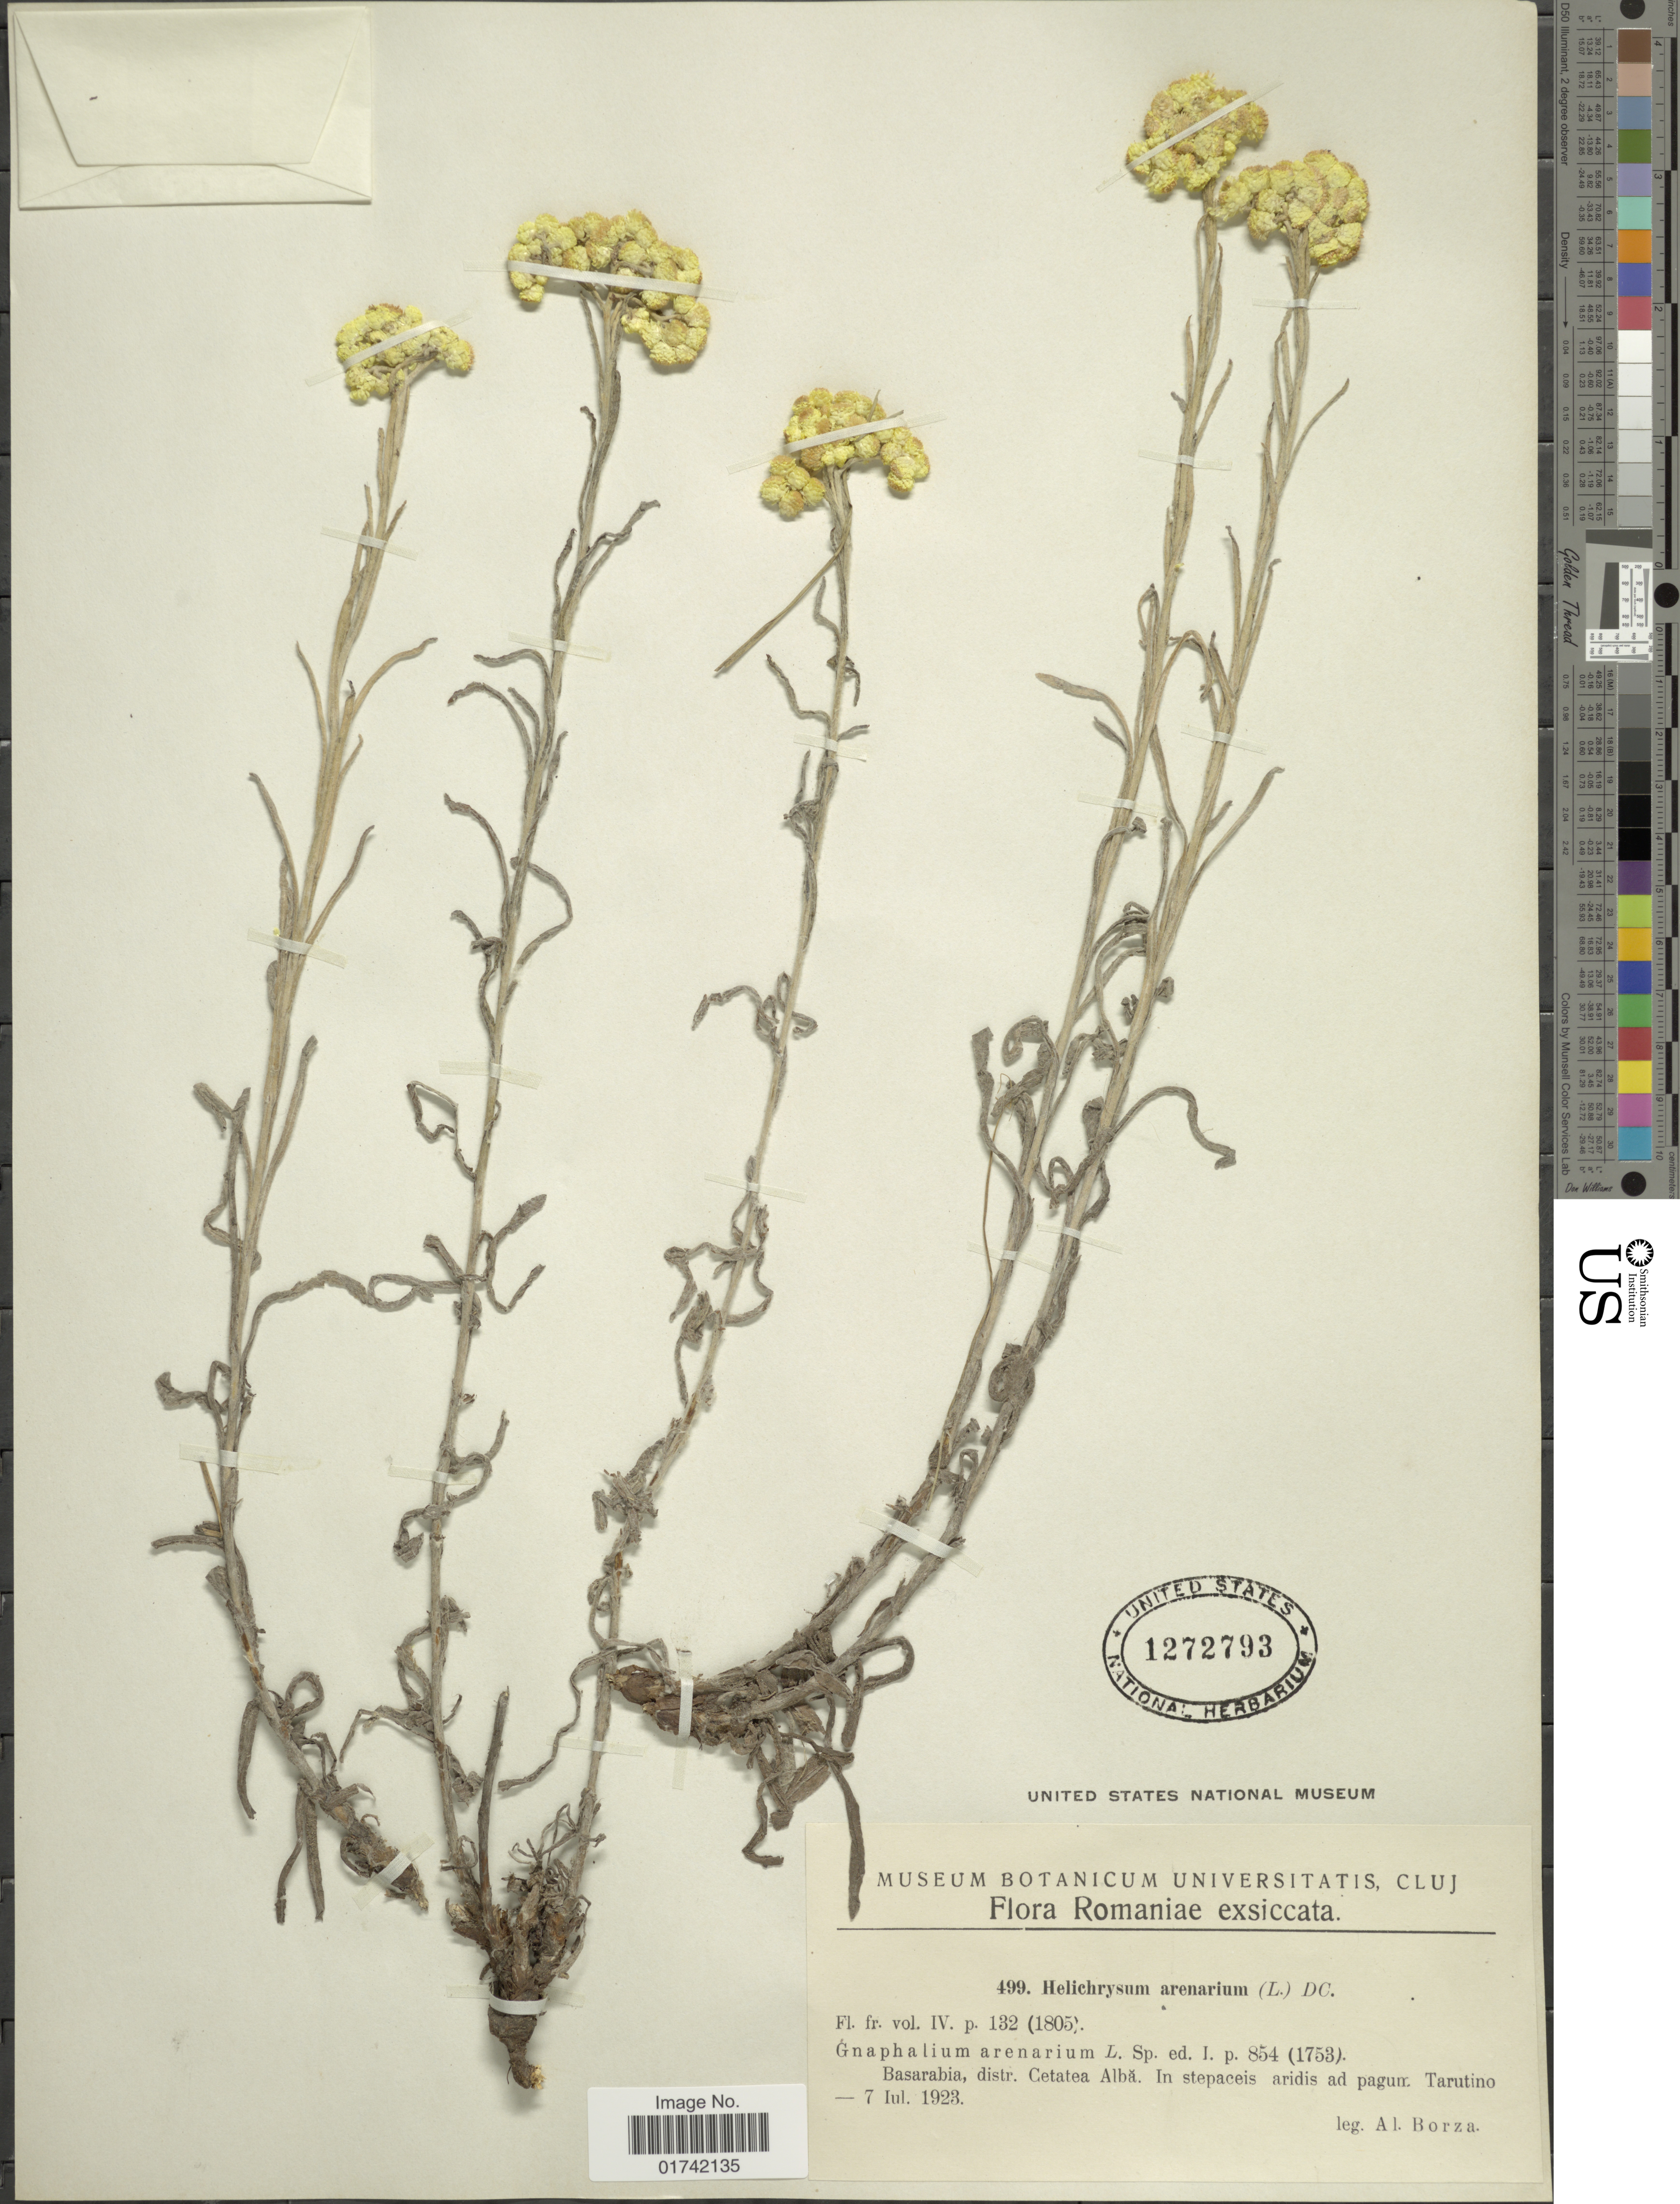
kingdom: Plantae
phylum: Tracheophyta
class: Magnoliopsida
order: Asterales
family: Asteraceae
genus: Helichrysum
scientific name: Helichrysum arenarium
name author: (L.) Moench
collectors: A. Borza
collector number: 499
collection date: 1923-07-07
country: Romania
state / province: Alba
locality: Romaniae, Basarabia, distr. Cetatea Alba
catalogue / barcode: US 1272793